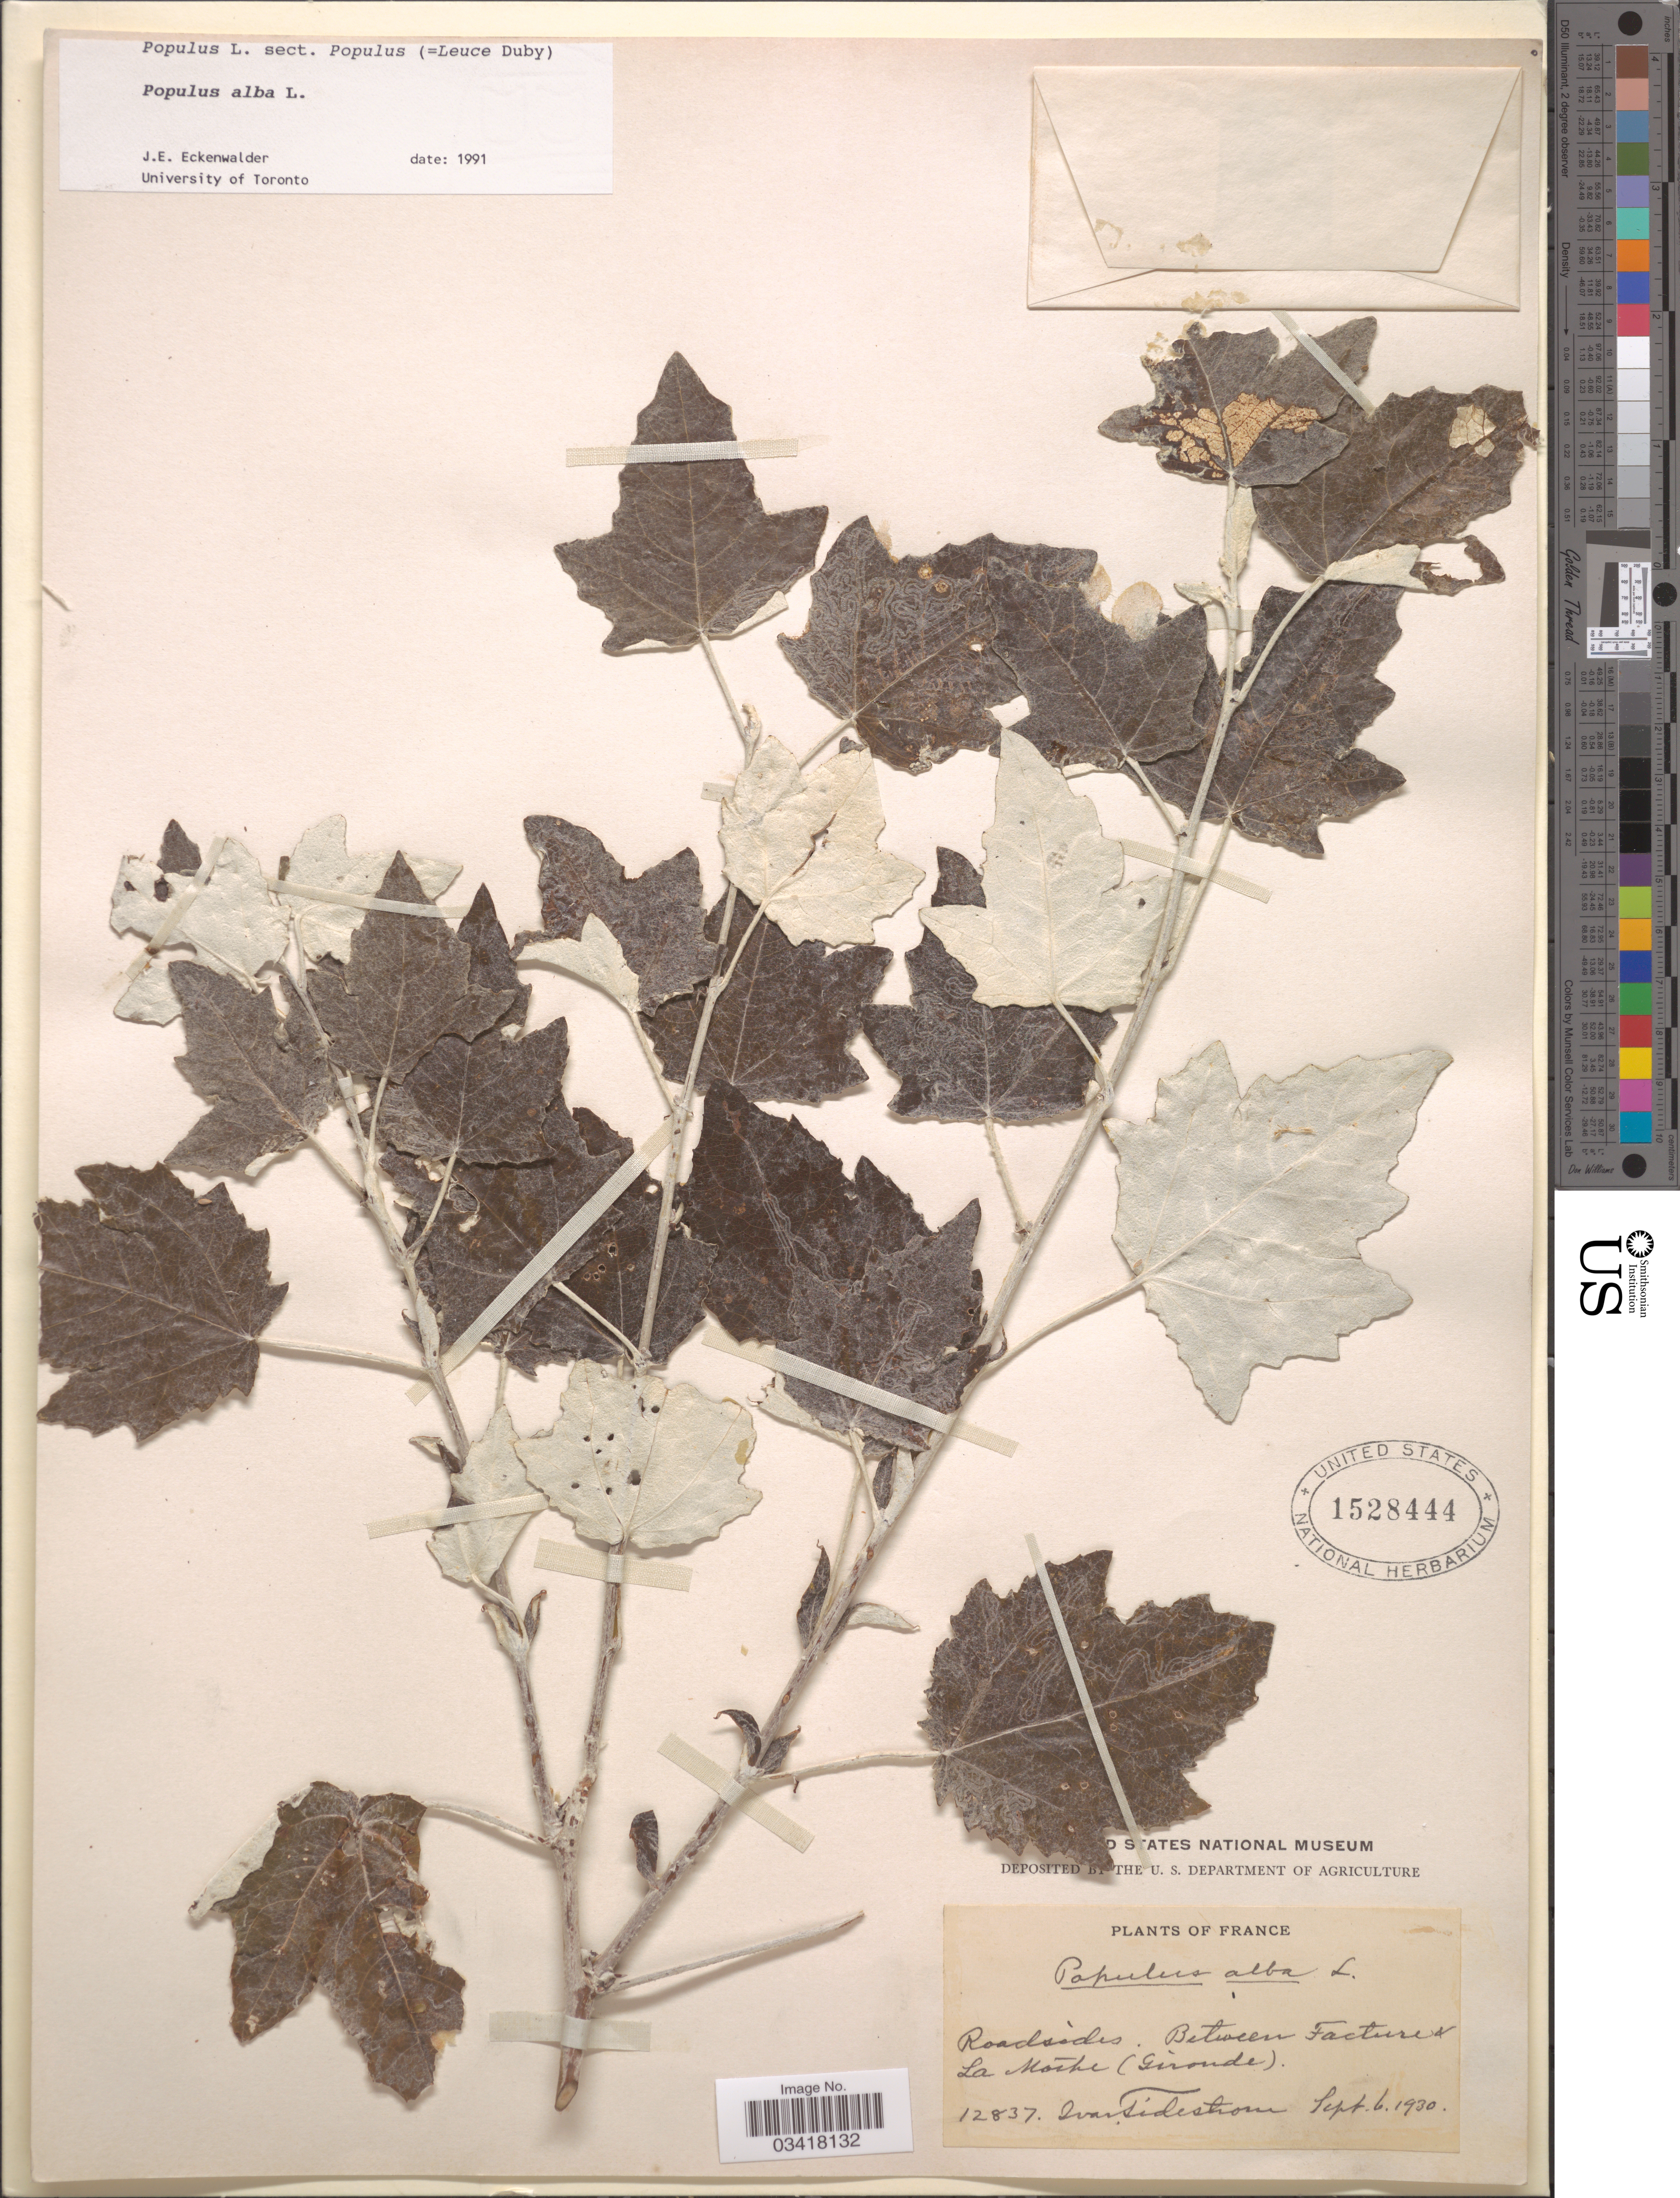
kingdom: Plantae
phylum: Tracheophyta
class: Magnoliopsida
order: Malpighiales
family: Salicaceae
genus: Populus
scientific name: Populus alba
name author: L.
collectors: I. F. Tidestrom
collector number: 12837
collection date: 1930-09-06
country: France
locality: Between Facture & La Mothe (Gironde).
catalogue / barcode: US 1528444